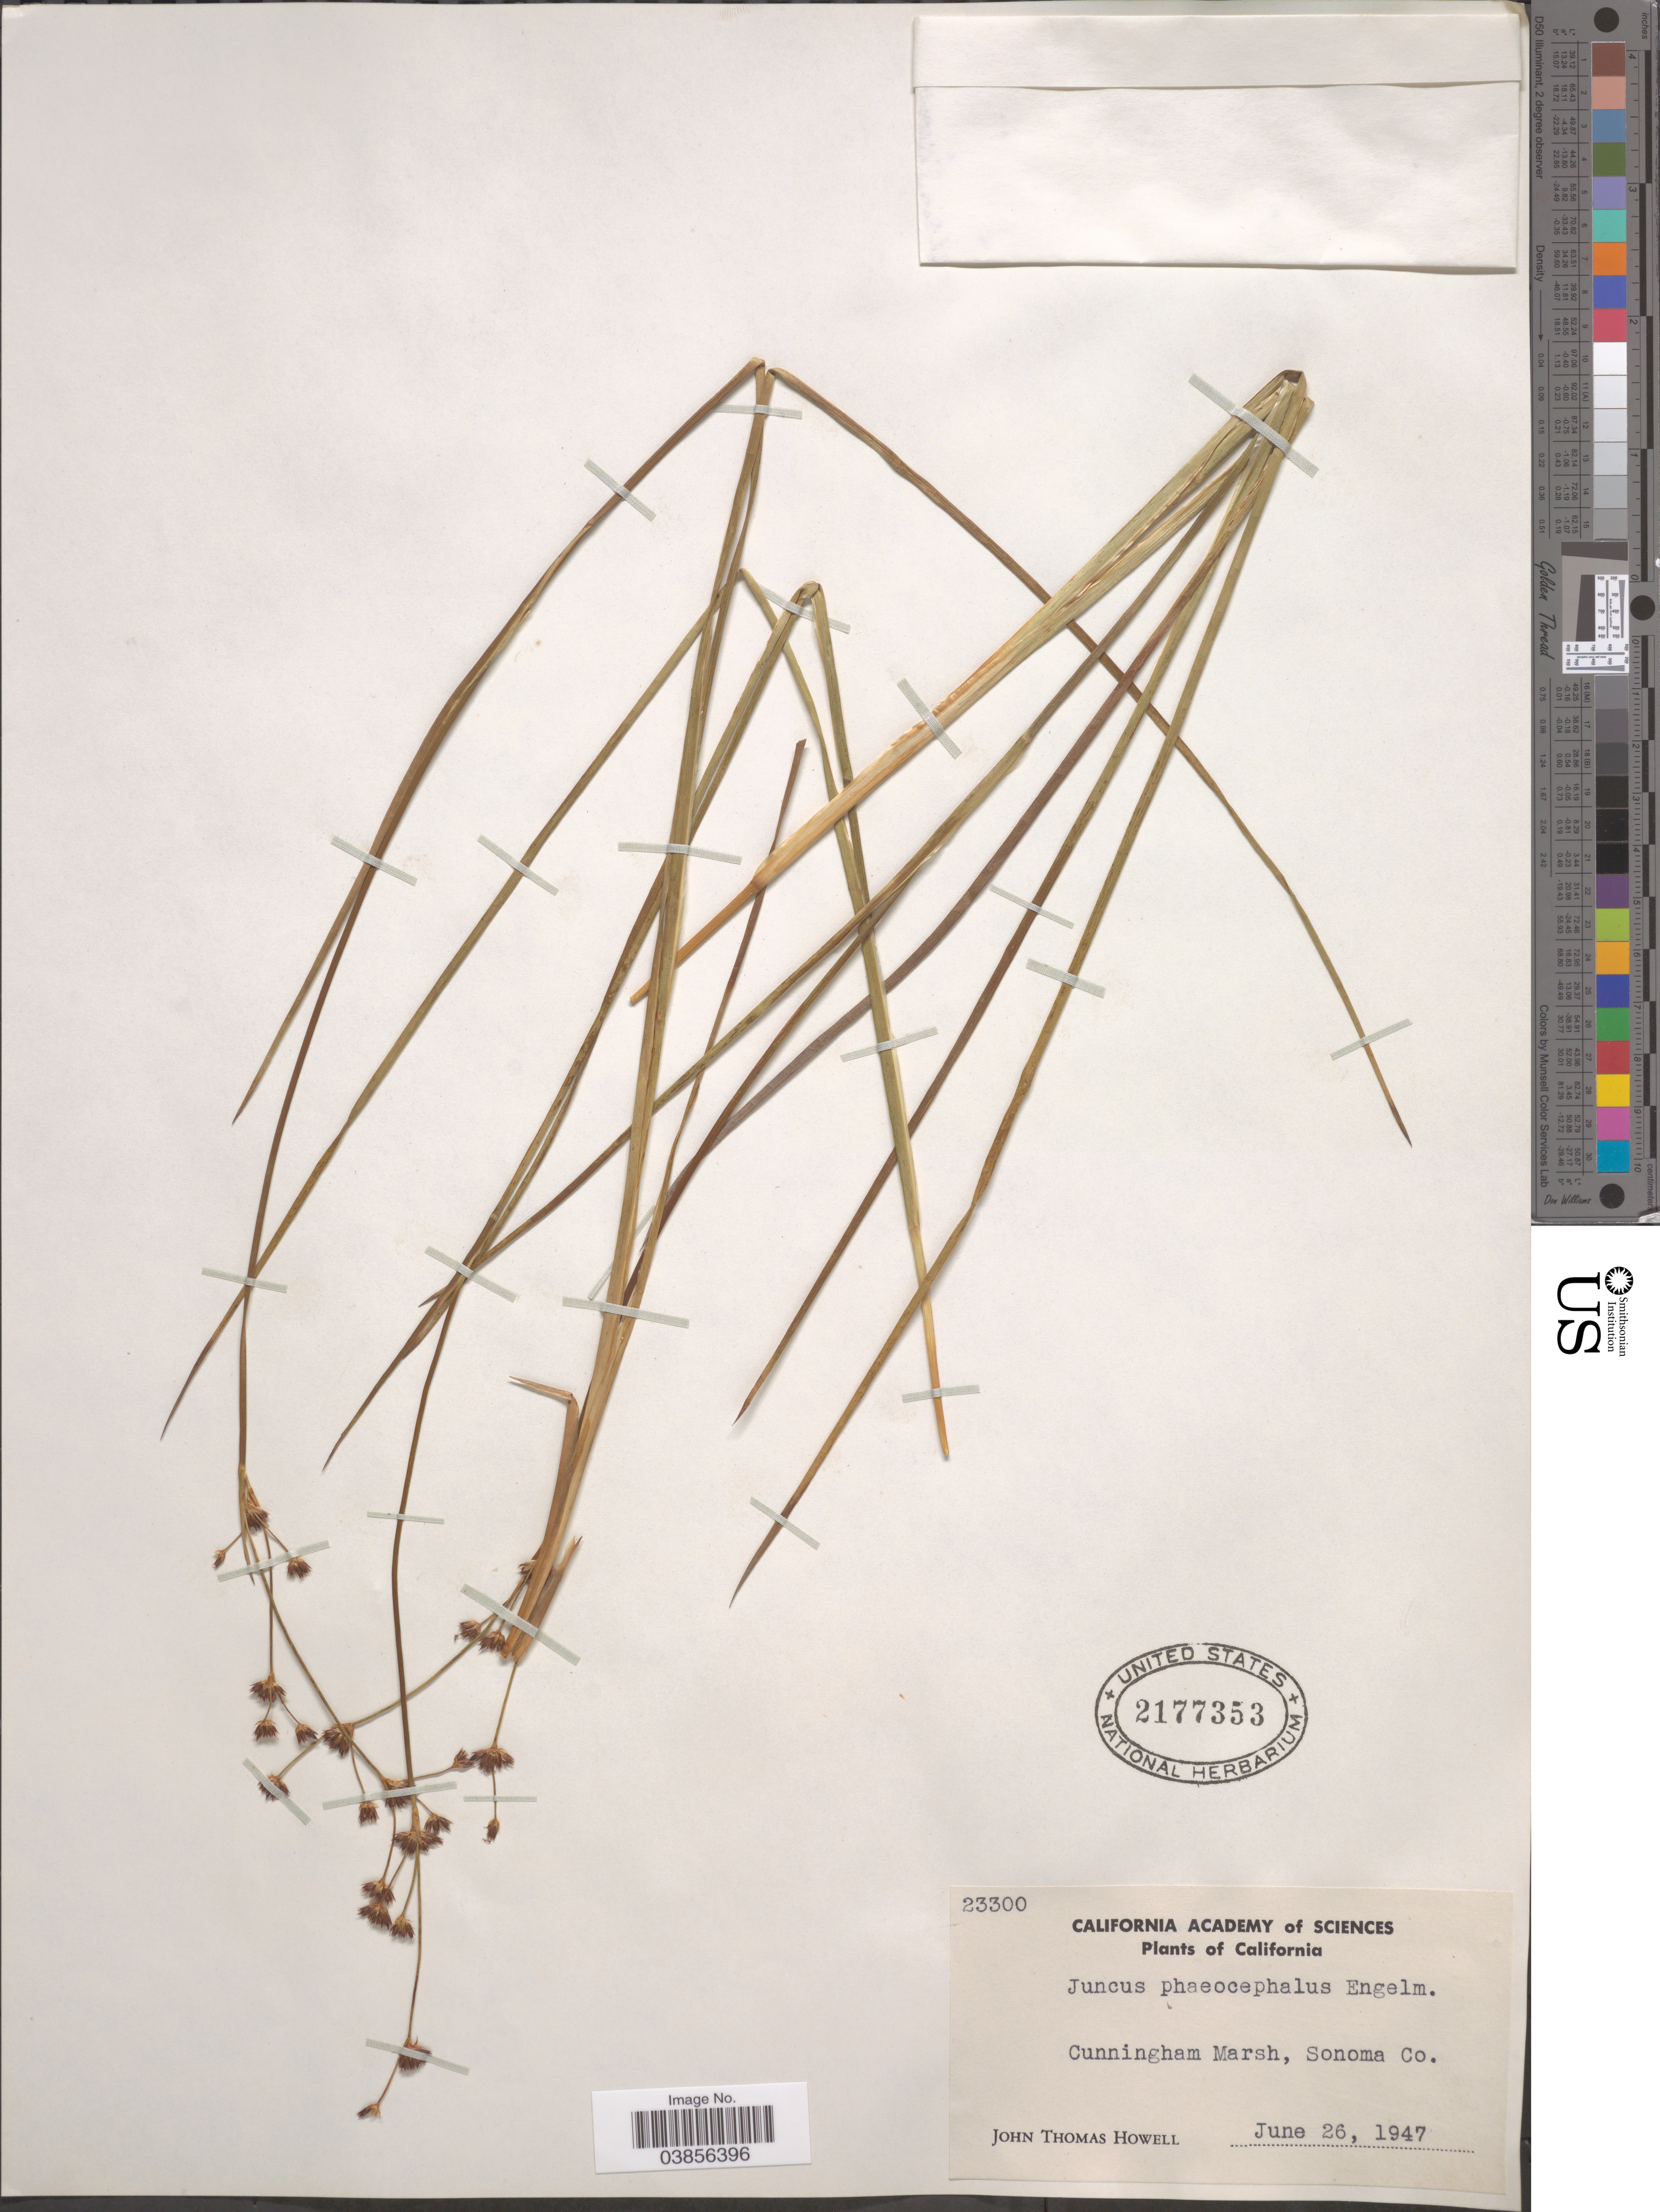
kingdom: Plantae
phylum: Tracheophyta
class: Liliopsida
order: Poales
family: Juncaceae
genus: Juncus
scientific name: Juncus phaeocephalus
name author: Engelm.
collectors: J. T. Howell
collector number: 23300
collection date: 1947-06-26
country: United States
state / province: California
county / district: Sonoma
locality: Cunningham marsh, Sonoma Co.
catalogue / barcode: US 2177353